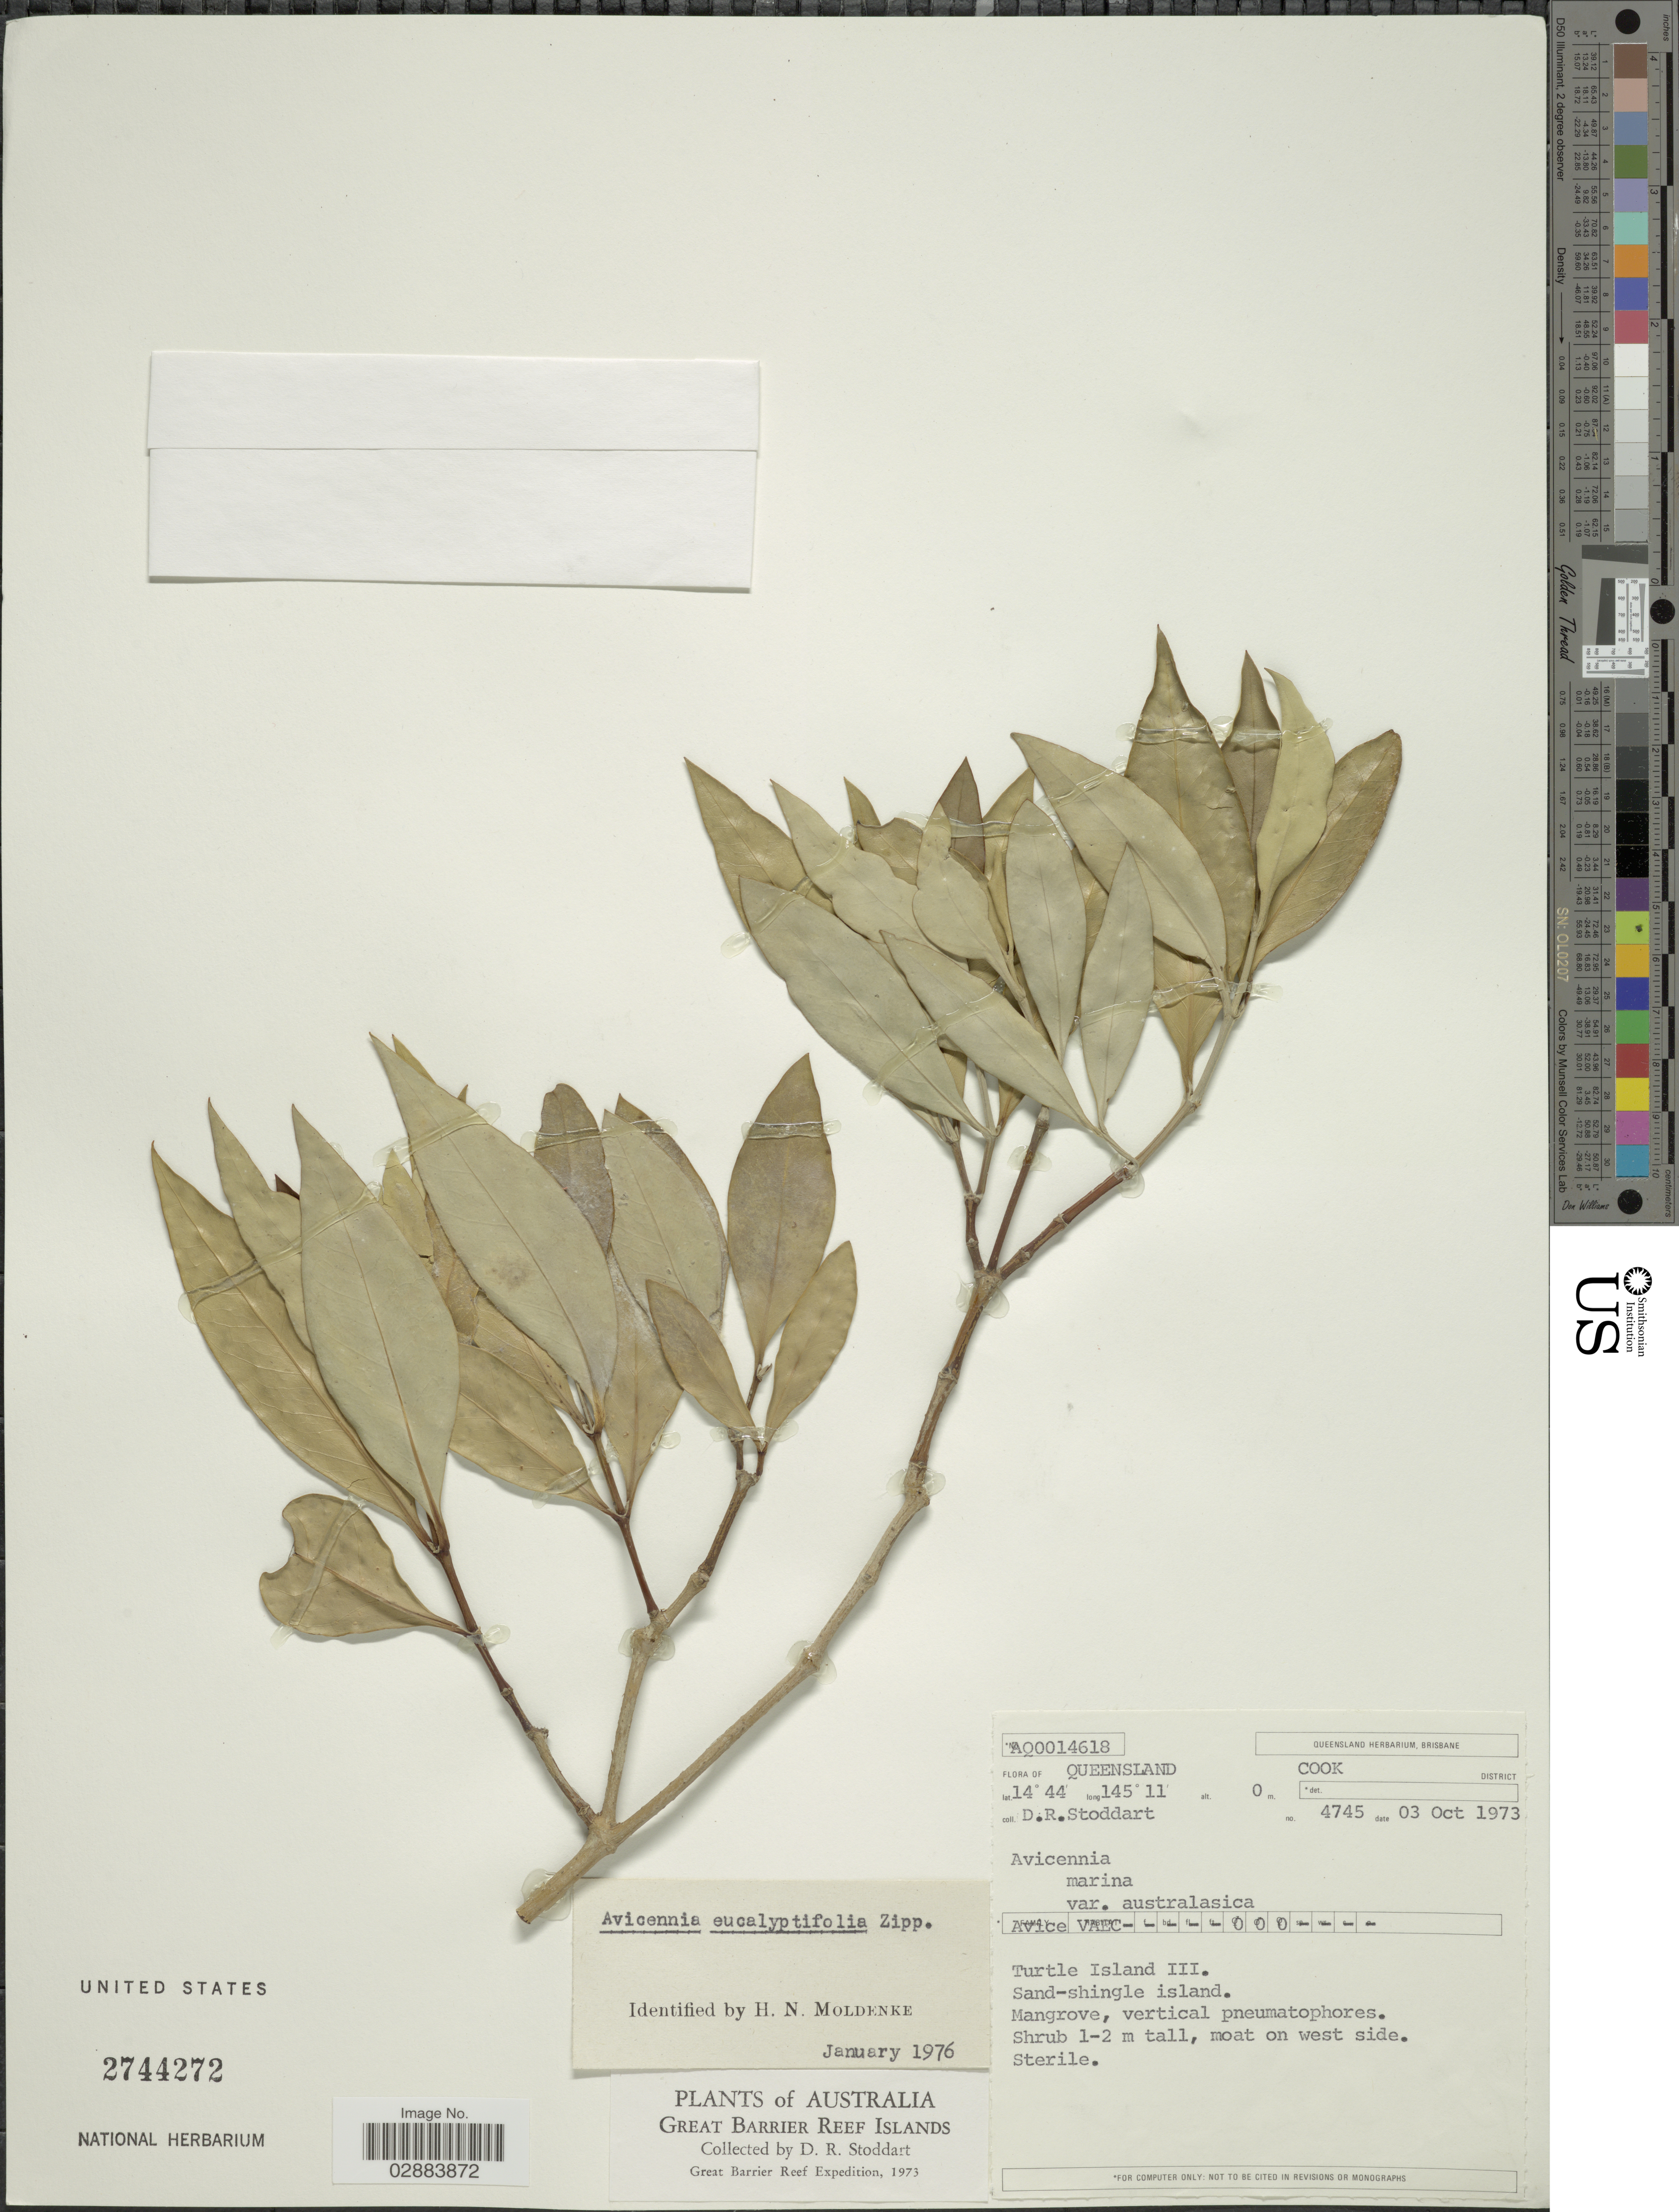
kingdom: Plantae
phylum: Tracheophyta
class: Magnoliopsida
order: Lamiales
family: Acanthaceae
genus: Avicennia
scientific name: Avicennia eucalyptifolia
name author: (Valeton) Zipp. ex Moldenke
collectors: D. R. Stoddart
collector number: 4745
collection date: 1973-10-03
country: Australia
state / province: Queensland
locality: Cook District. Turtle Island III.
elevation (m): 0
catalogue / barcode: US 2744272